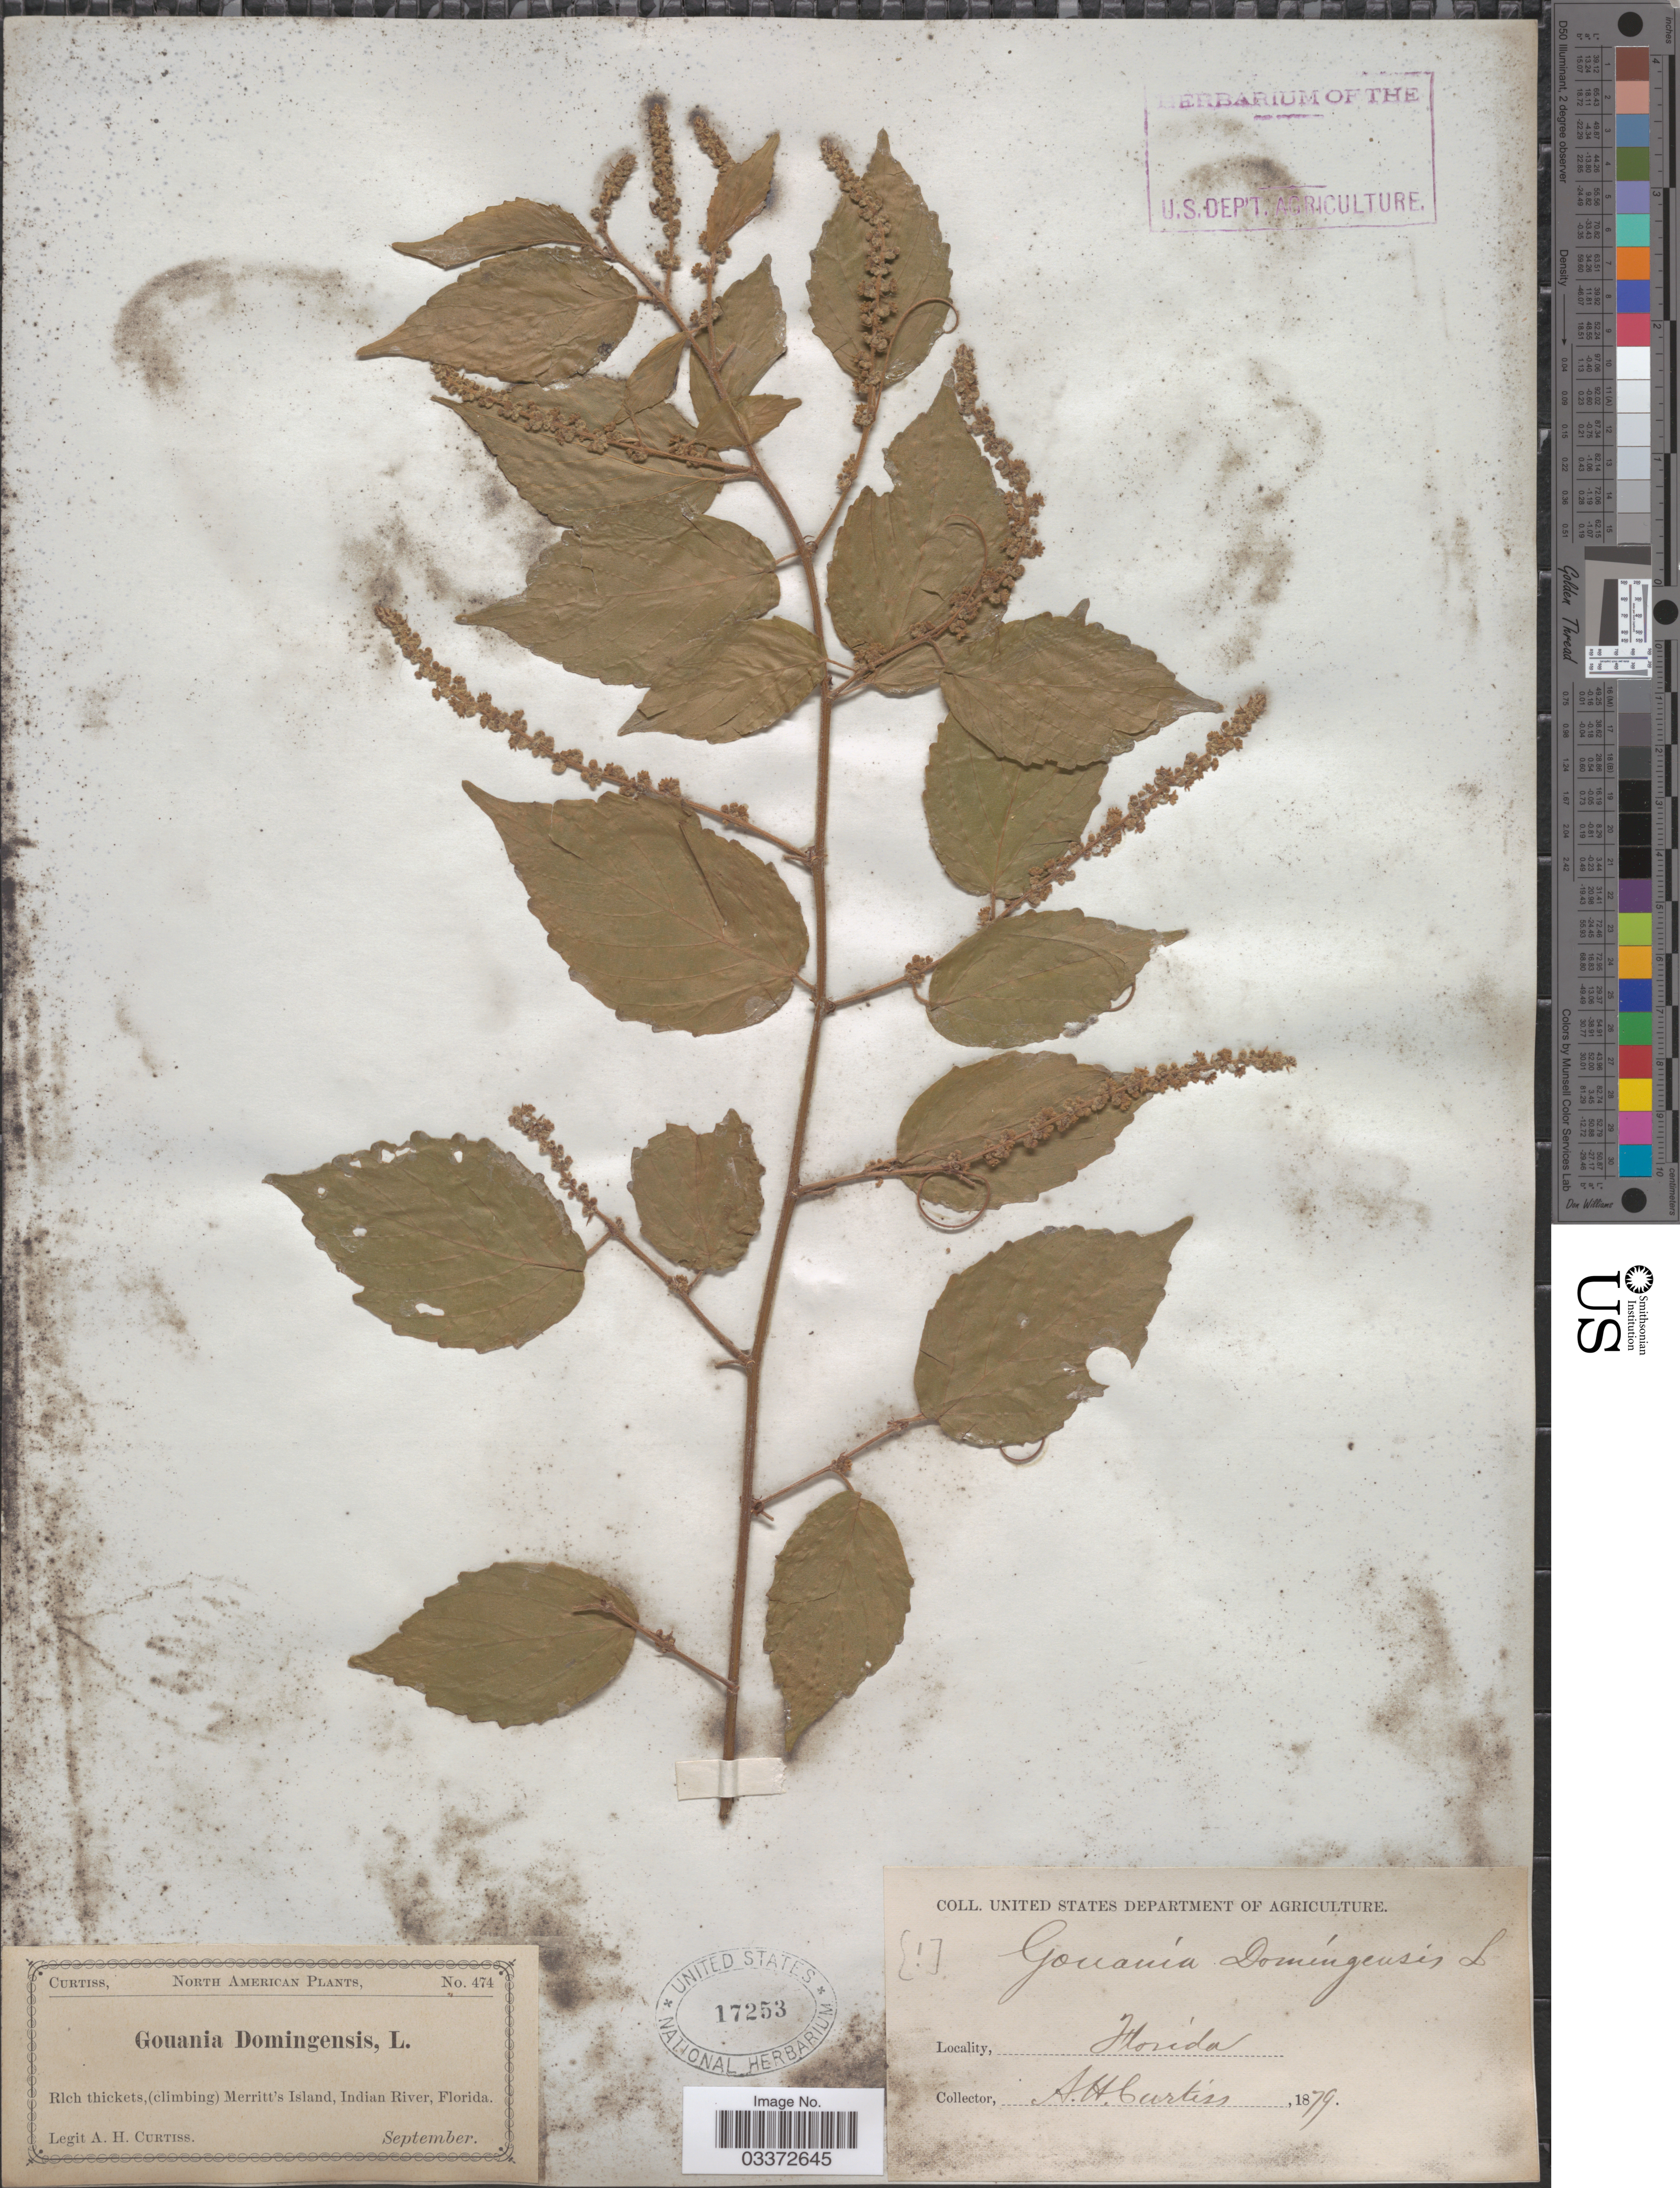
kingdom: Plantae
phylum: Tracheophyta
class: Magnoliopsida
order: Rosales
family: Rhamnaceae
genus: Gouania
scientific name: Gouania lupuloides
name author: (L.) Urb.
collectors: A. H. Curtiss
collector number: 474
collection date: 1879-09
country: United States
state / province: Florida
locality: Merritt's Island, Indian River.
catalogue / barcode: US 17253